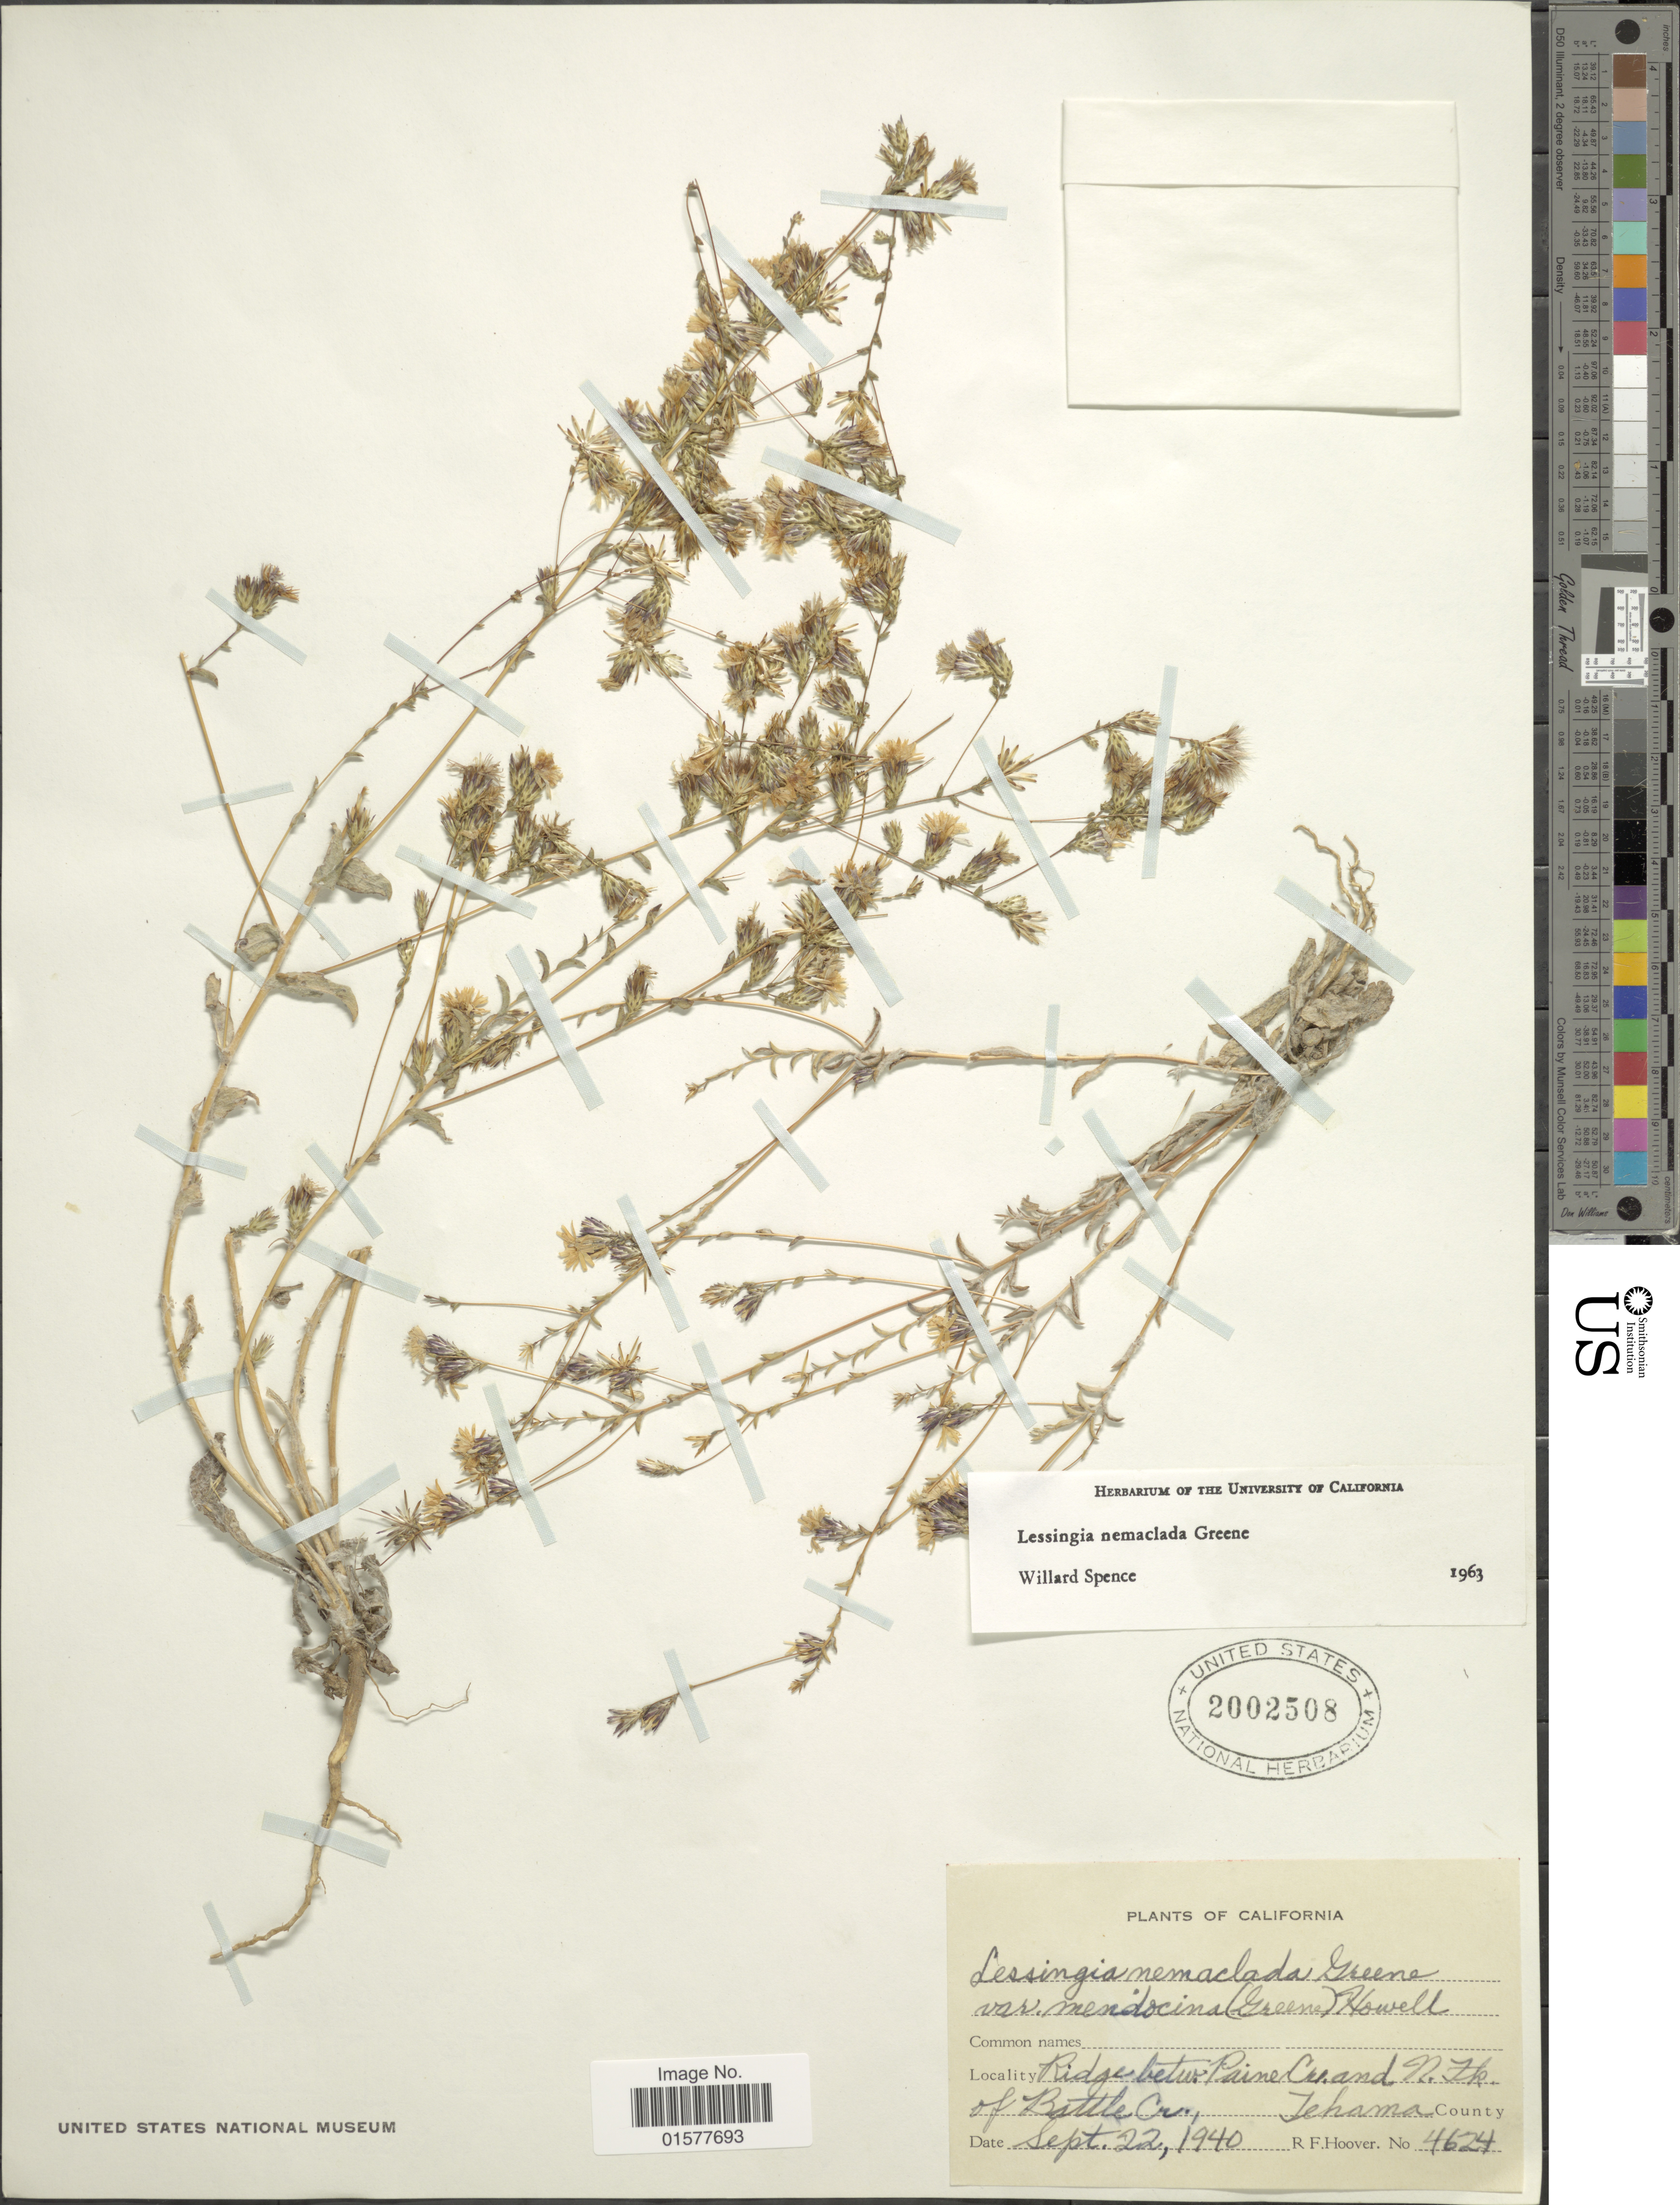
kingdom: Plantae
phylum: Tracheophyta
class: Magnoliopsida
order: Asterales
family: Asteraceae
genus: Lessingia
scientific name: Lessingia nemaclada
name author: Greene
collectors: R. F. Hoover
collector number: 4624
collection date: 1940-09-22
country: United States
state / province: California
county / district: Tehama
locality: Ridge betw. Paine Cr. and N. Fk . of Battle Cr., Tehama County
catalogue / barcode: US 2002508